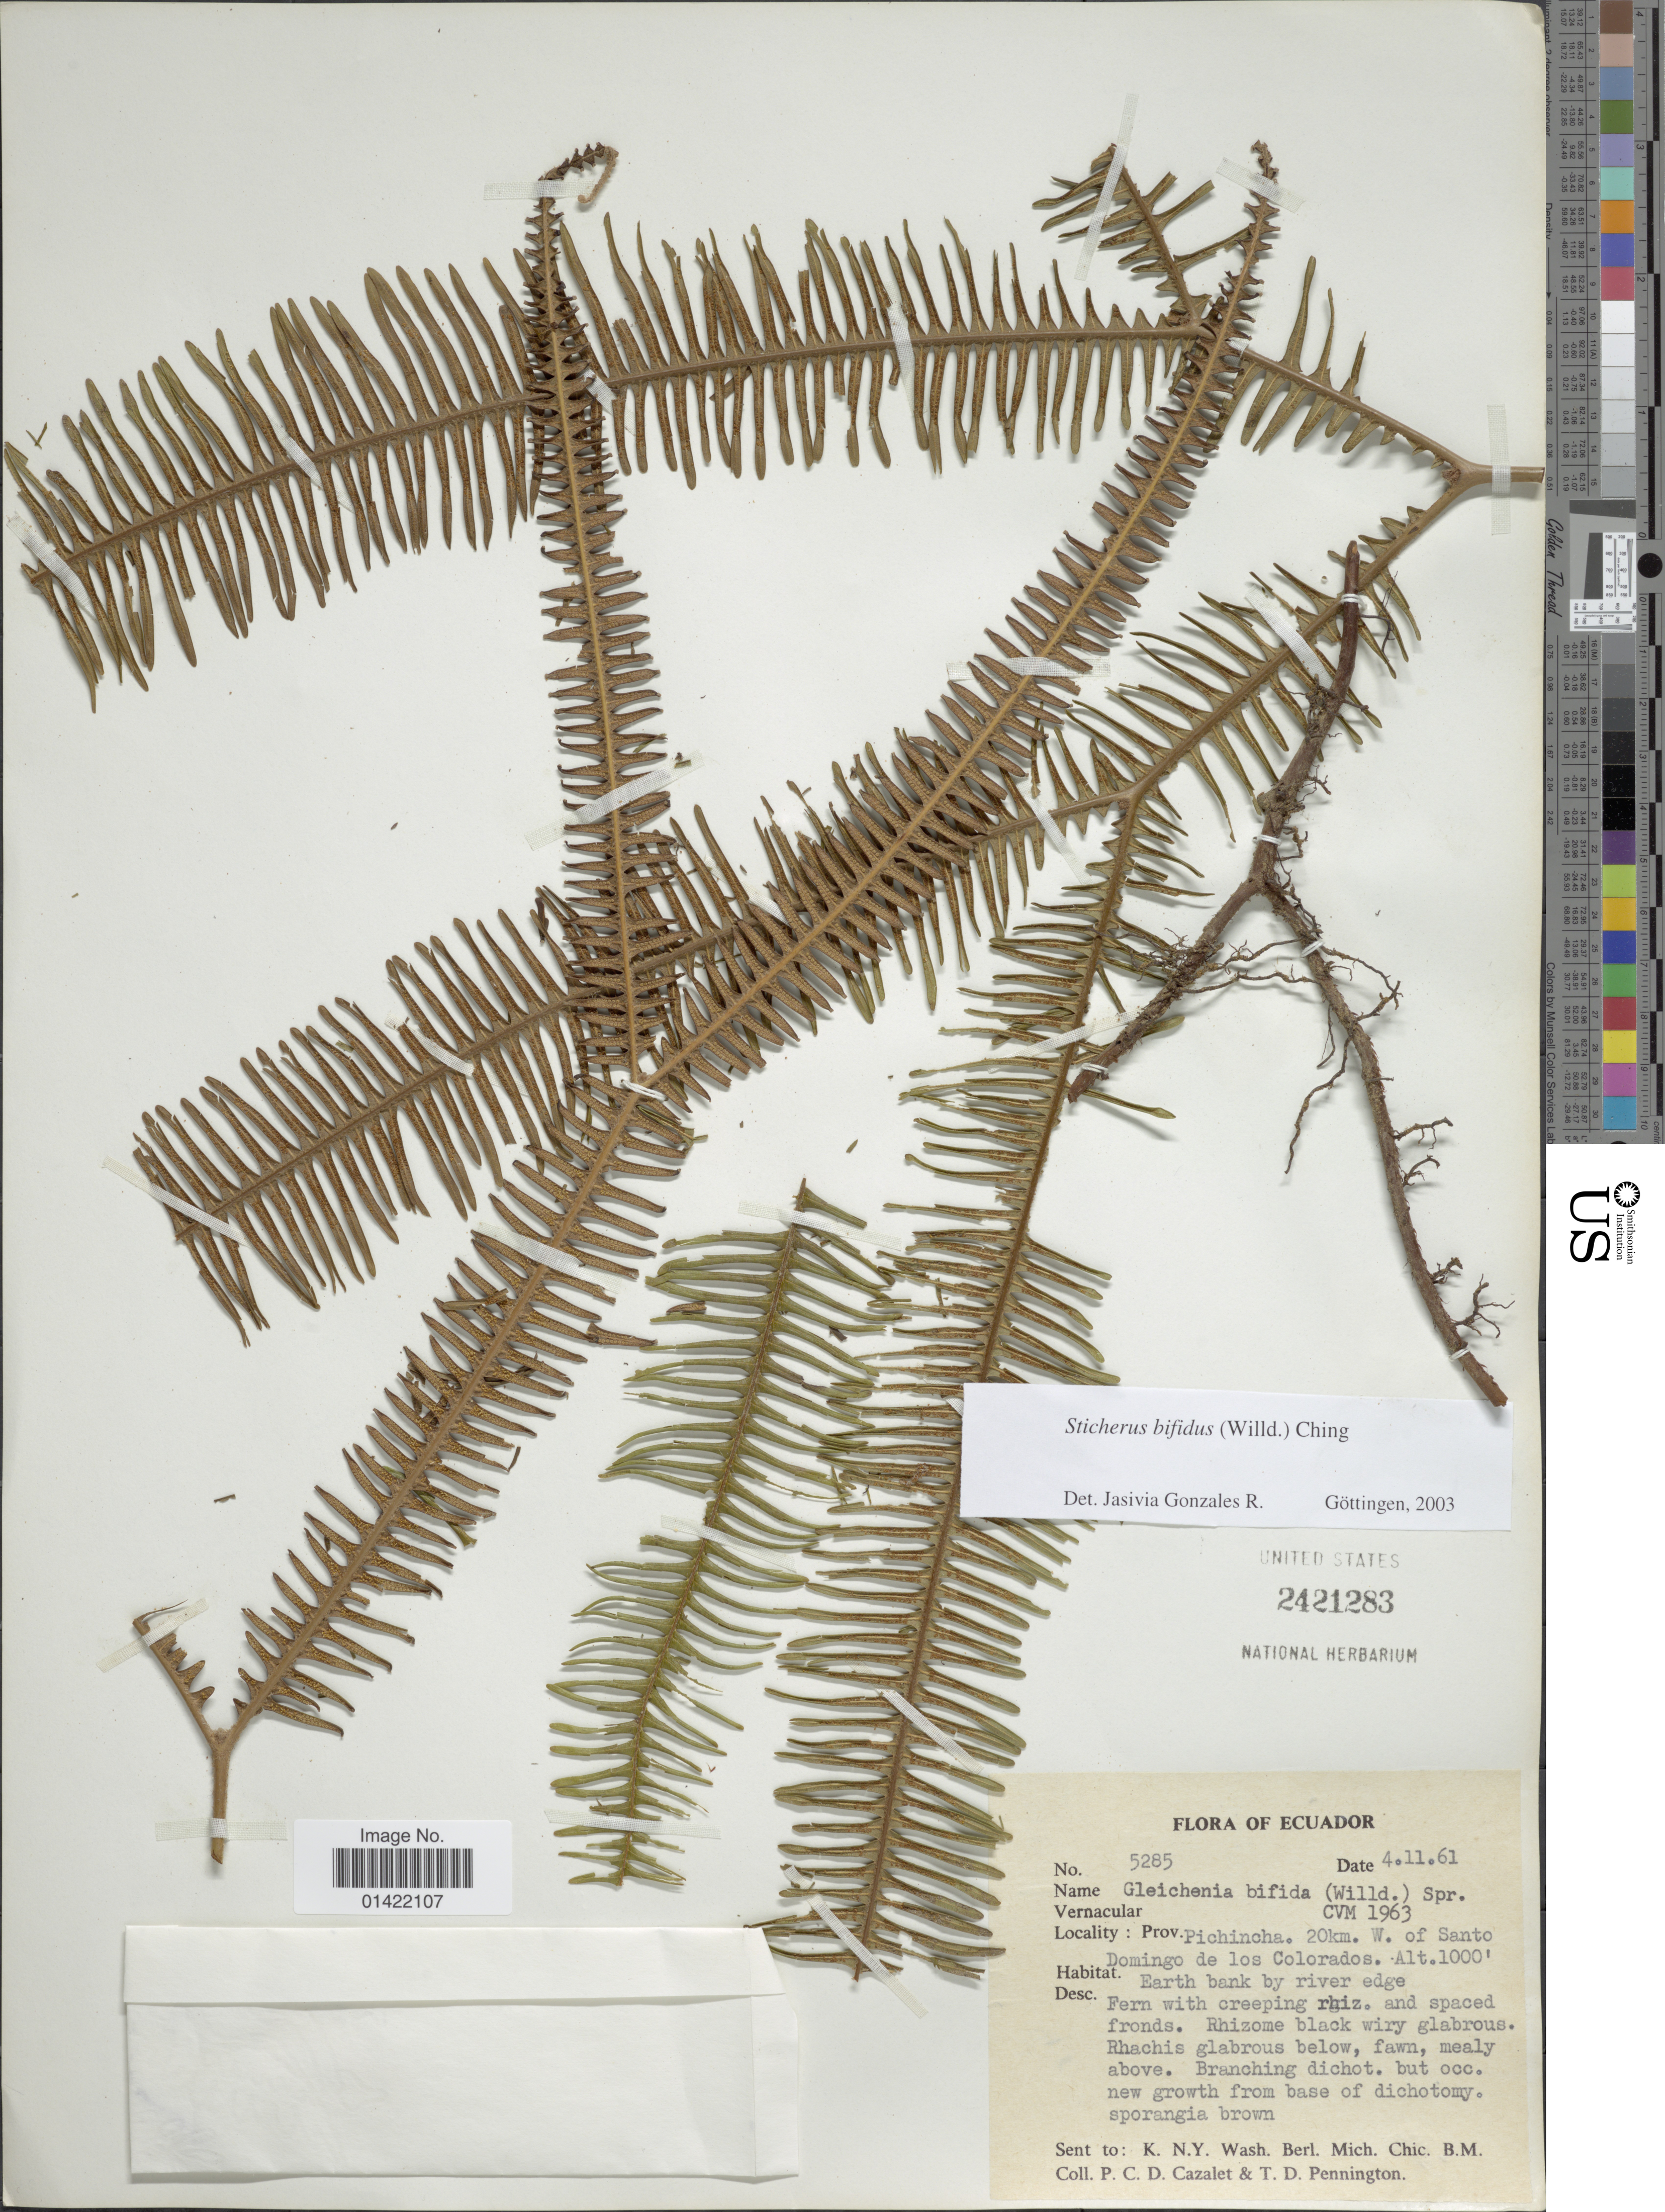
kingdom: Plantae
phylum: Tracheophyta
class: Polypodiopsida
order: Gleicheniales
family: Gleicheniaceae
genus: Sticherus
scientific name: Sticherus bifidus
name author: (Willd.) Ching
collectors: P. C. D. Cazalet & T. D. Pennington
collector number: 5285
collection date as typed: Transcribed d/m/y: 4/11/61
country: Ecuador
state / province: Pichincha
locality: Prov. Pichincha. 20km. W. of Santo Domingo de los Colorados. Earth bank by river edge.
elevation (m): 305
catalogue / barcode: US 2421283